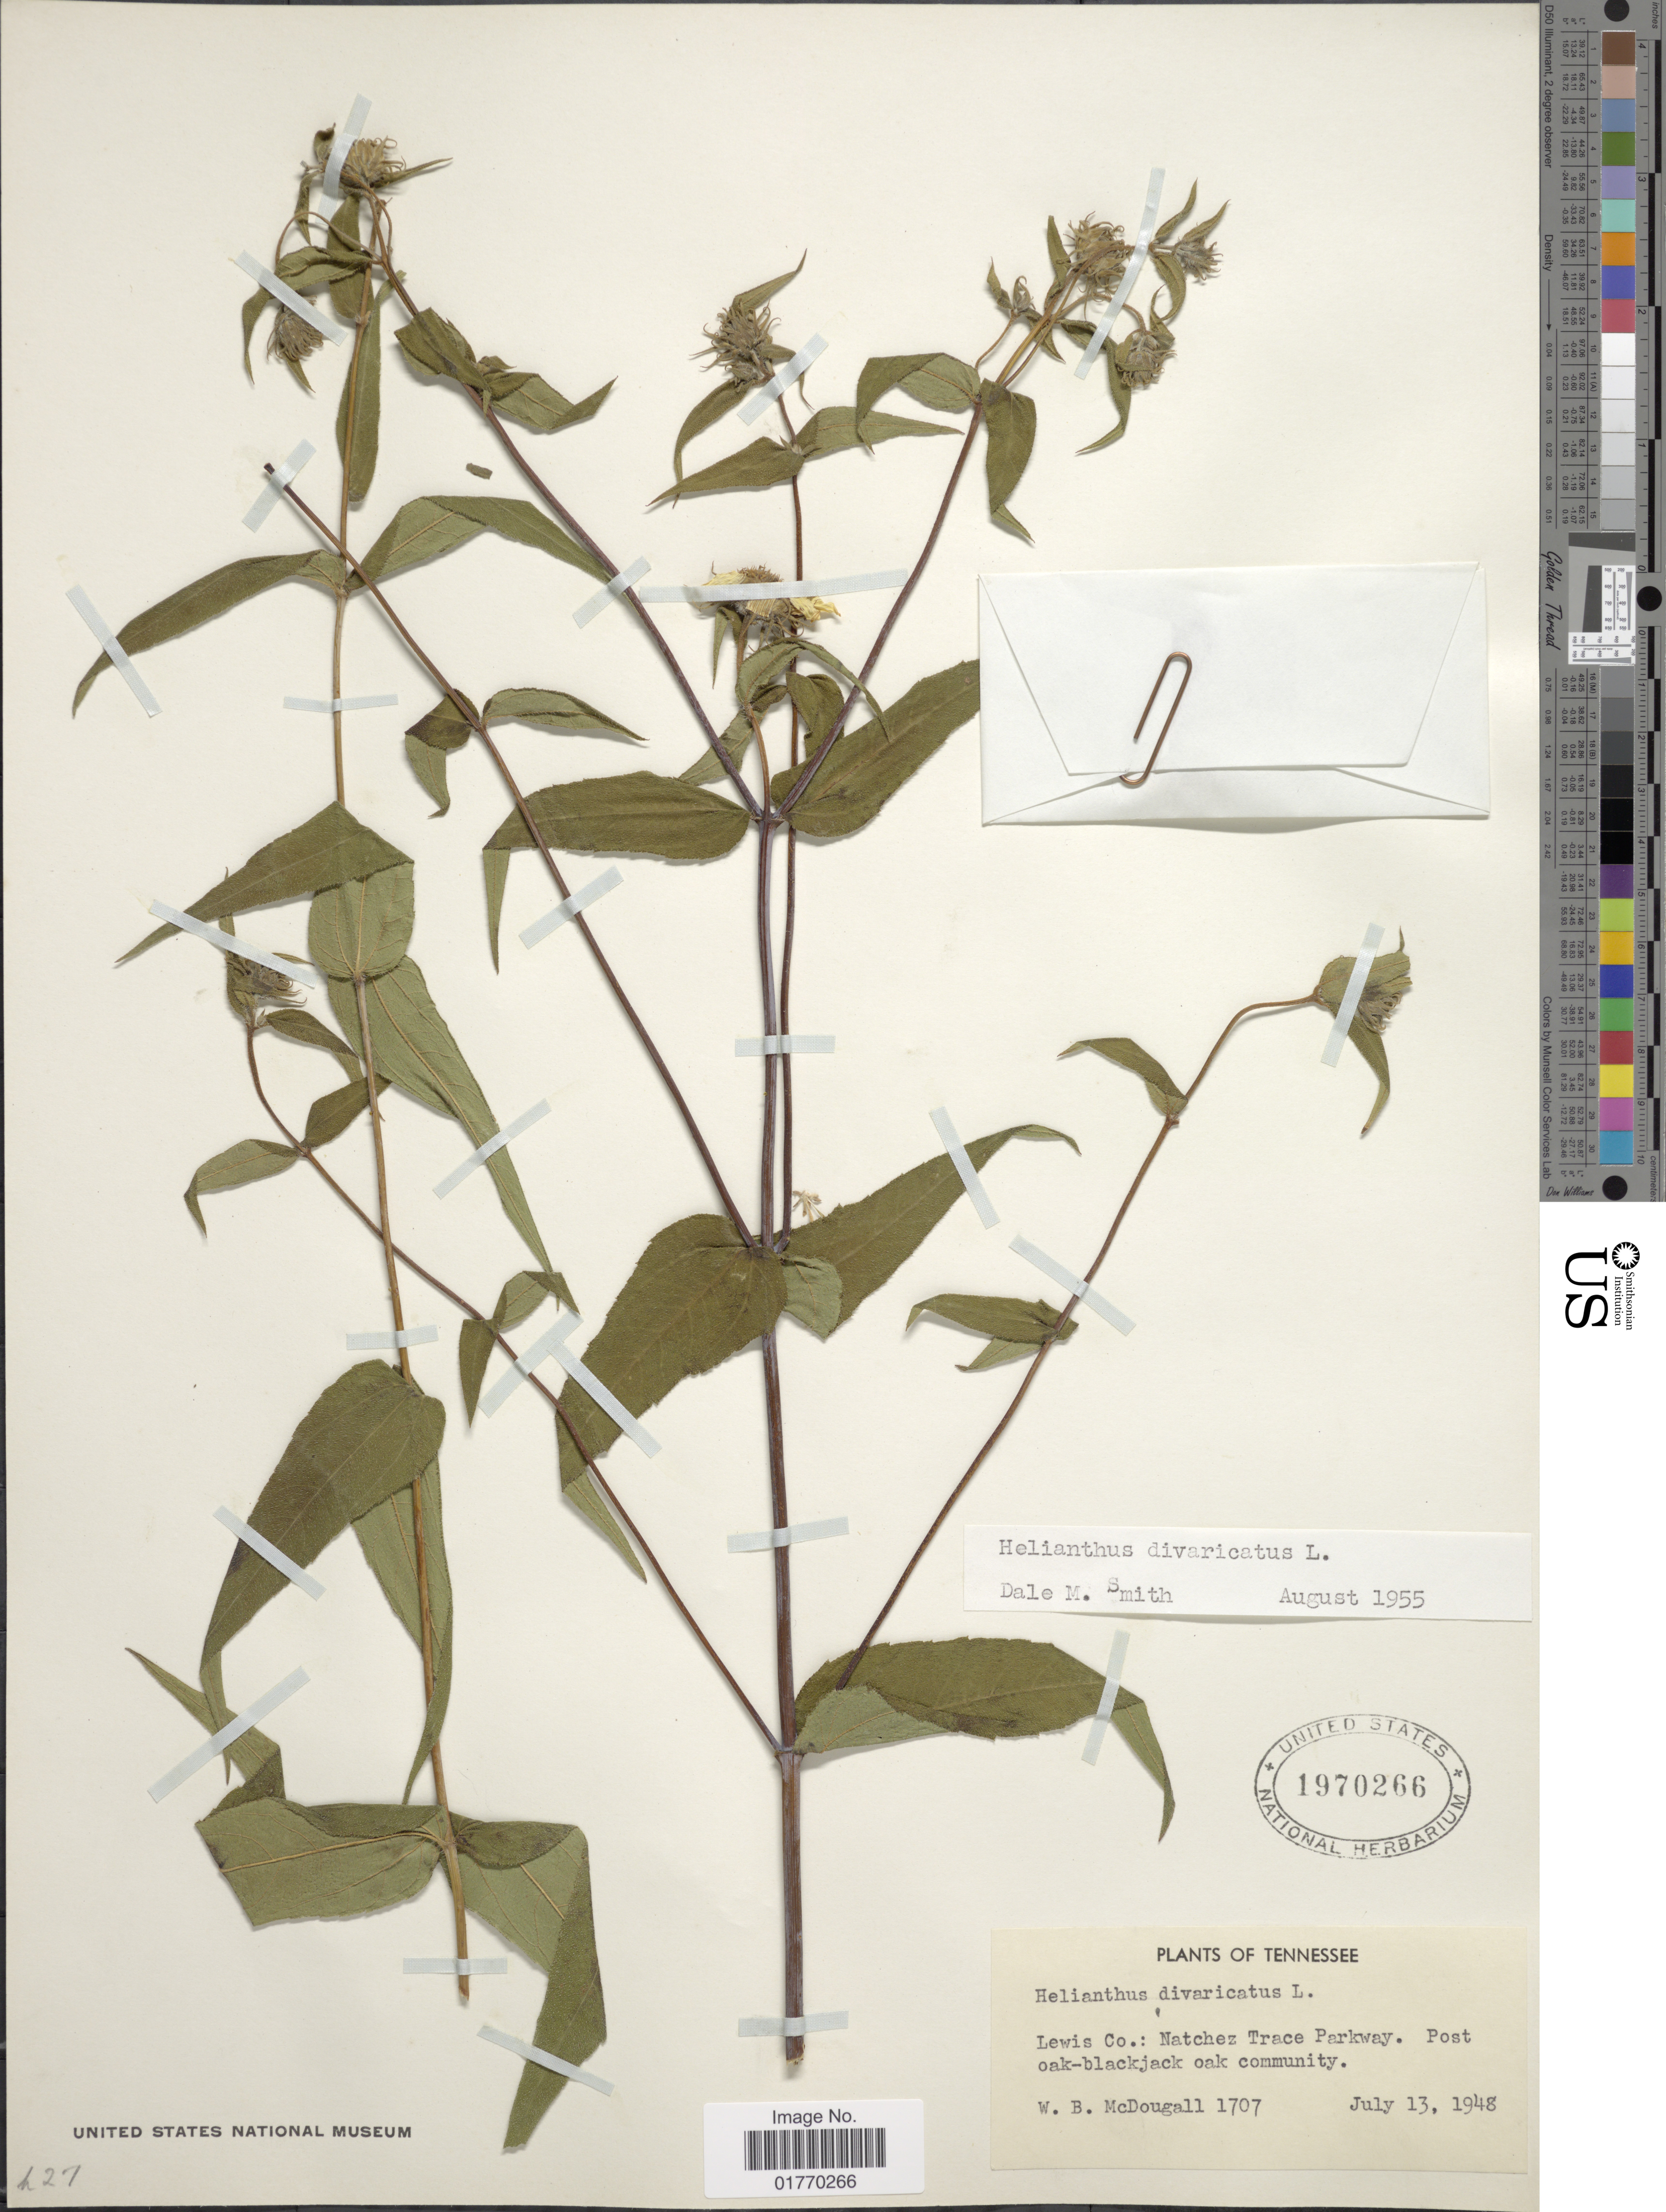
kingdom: Plantae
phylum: Tracheophyta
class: Magnoliopsida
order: Asterales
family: Asteraceae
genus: Helianthus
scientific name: Helianthus divaricatus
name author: L.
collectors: W. B. McDougall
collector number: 1707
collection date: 1948-07-13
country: United States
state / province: Tennessee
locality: Lweis Co.: Natchez Trace Parkway, Post oak-blackjack oak community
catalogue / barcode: US 1970266